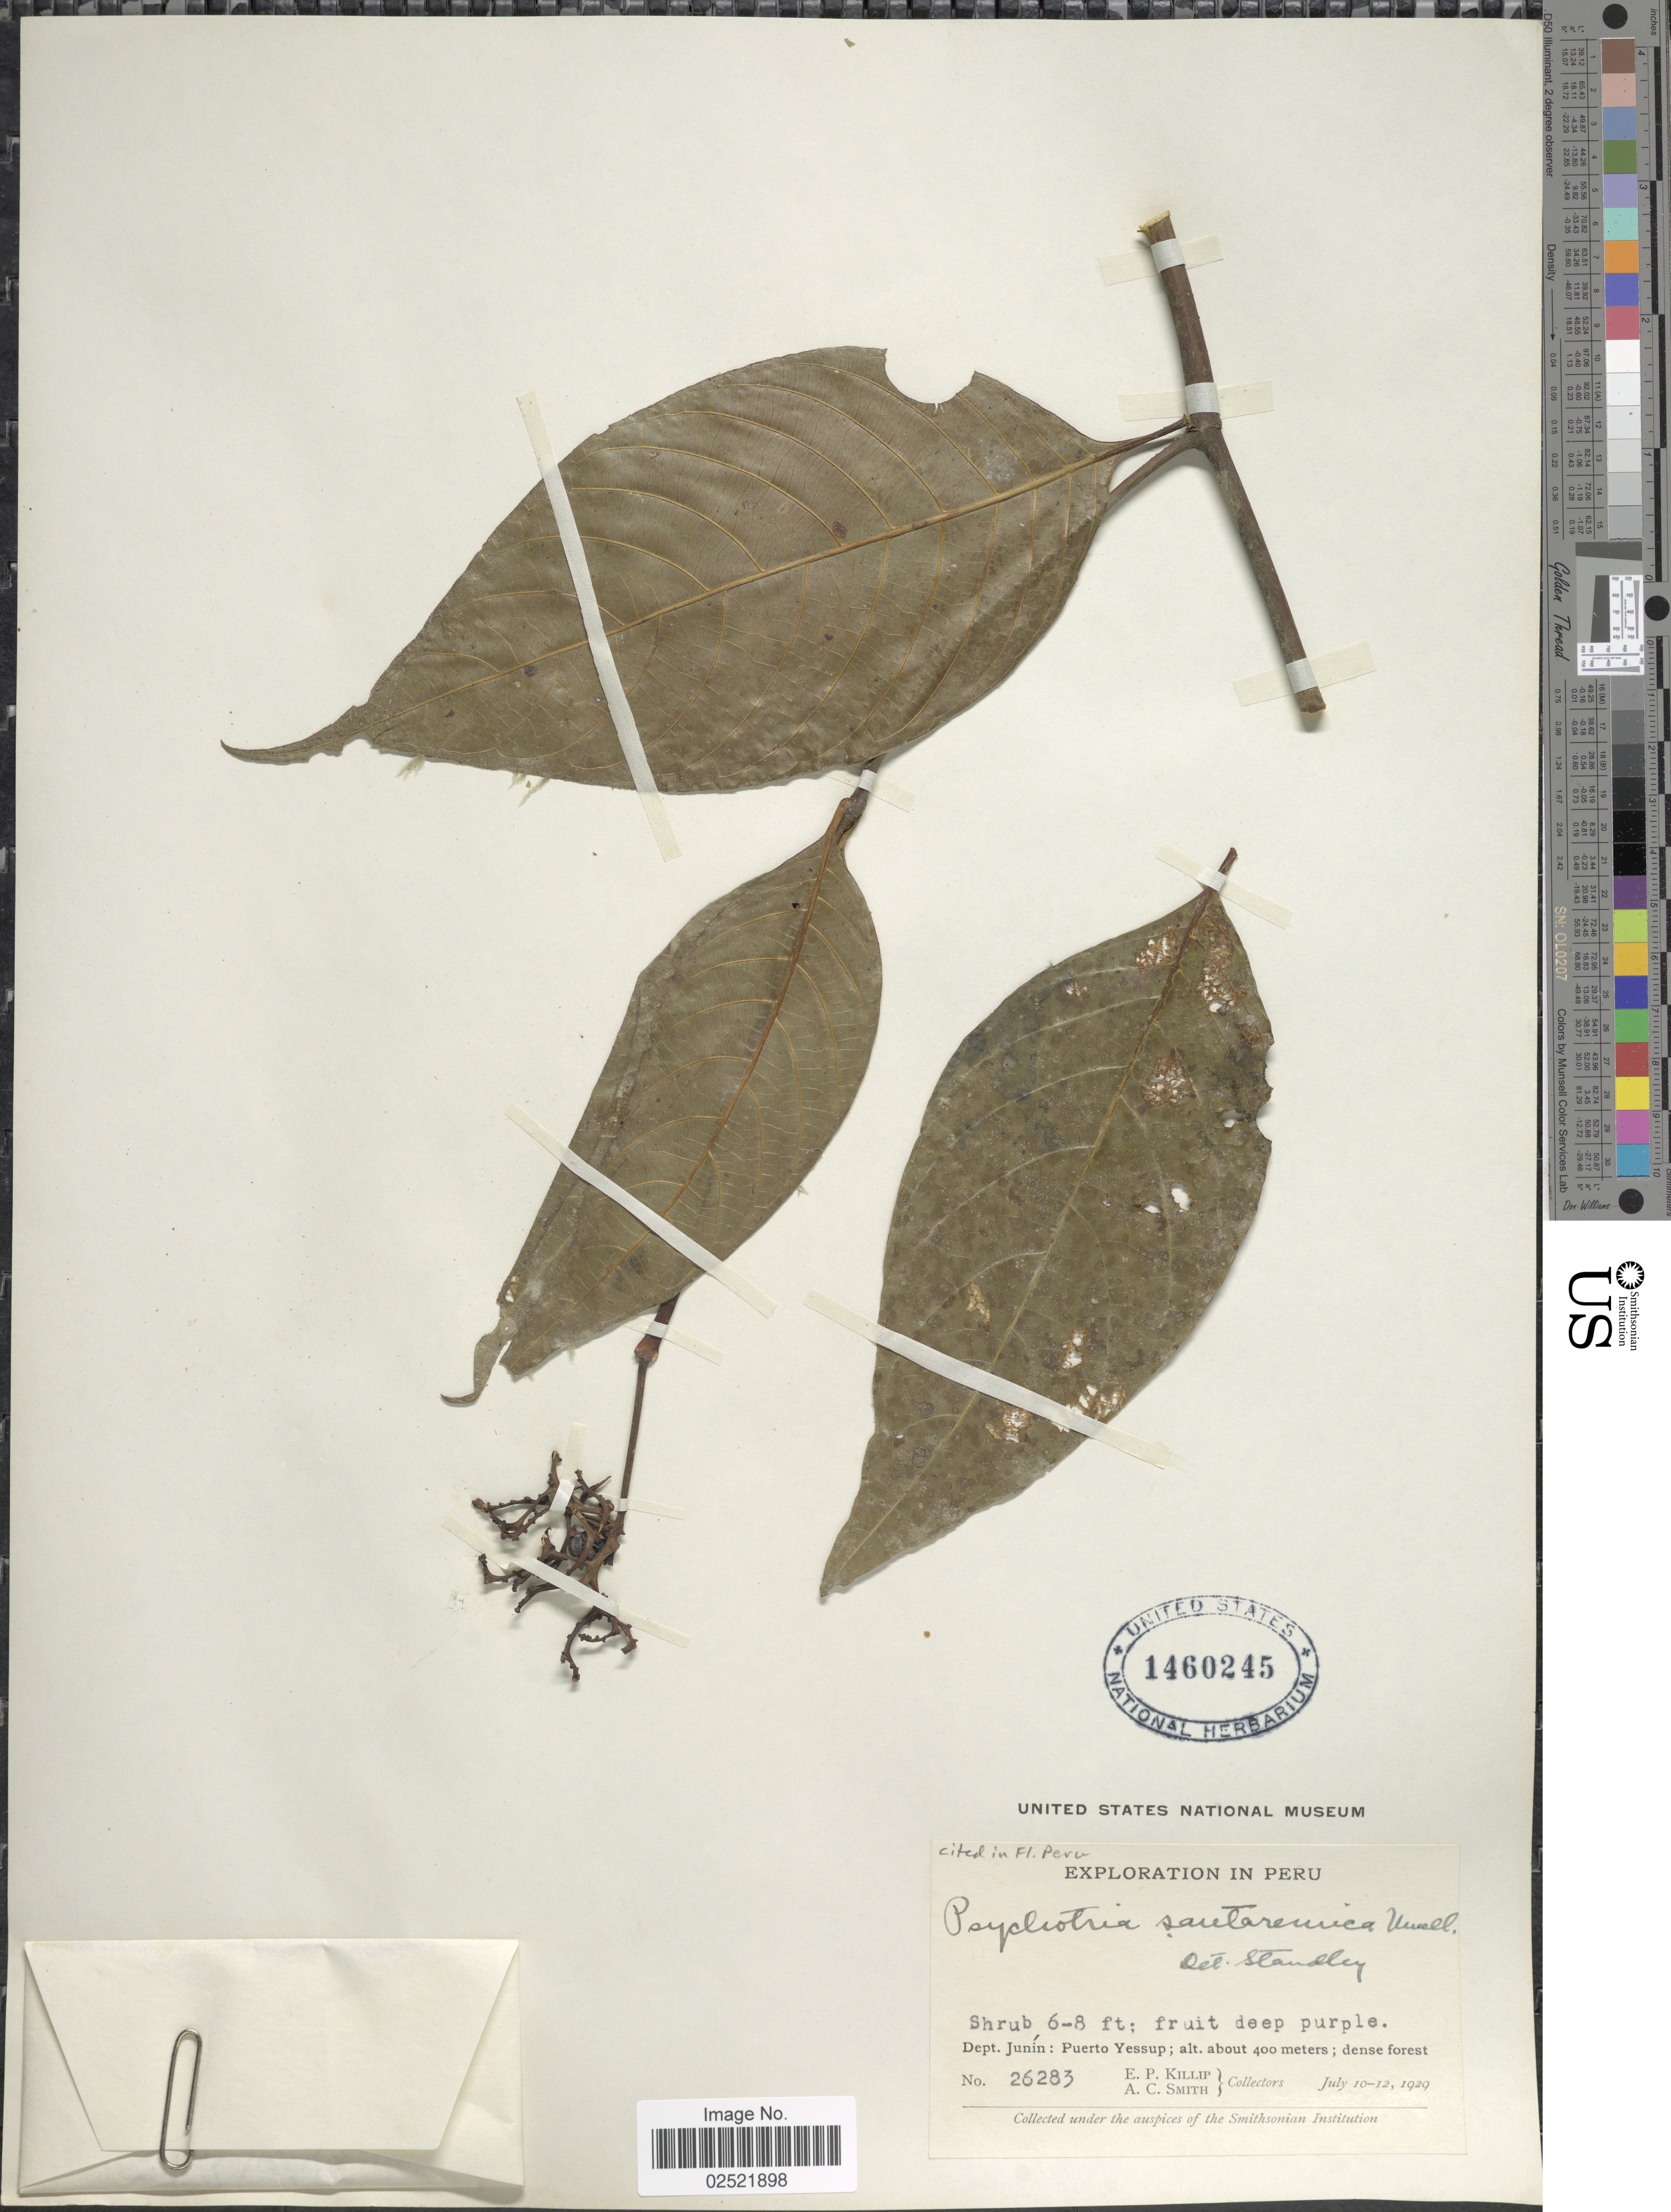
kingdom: Plantae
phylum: Tracheophyta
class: Magnoliopsida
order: Gentianales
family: Rubiaceae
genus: Psychotria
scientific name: Psychotria santaremica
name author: Müll. Arg.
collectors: E. P. Killip & A. C. Smith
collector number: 26283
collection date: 1929-07-10/1929-07-12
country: Peru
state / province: Junín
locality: Puerto Yessup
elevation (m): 400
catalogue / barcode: US 1460245